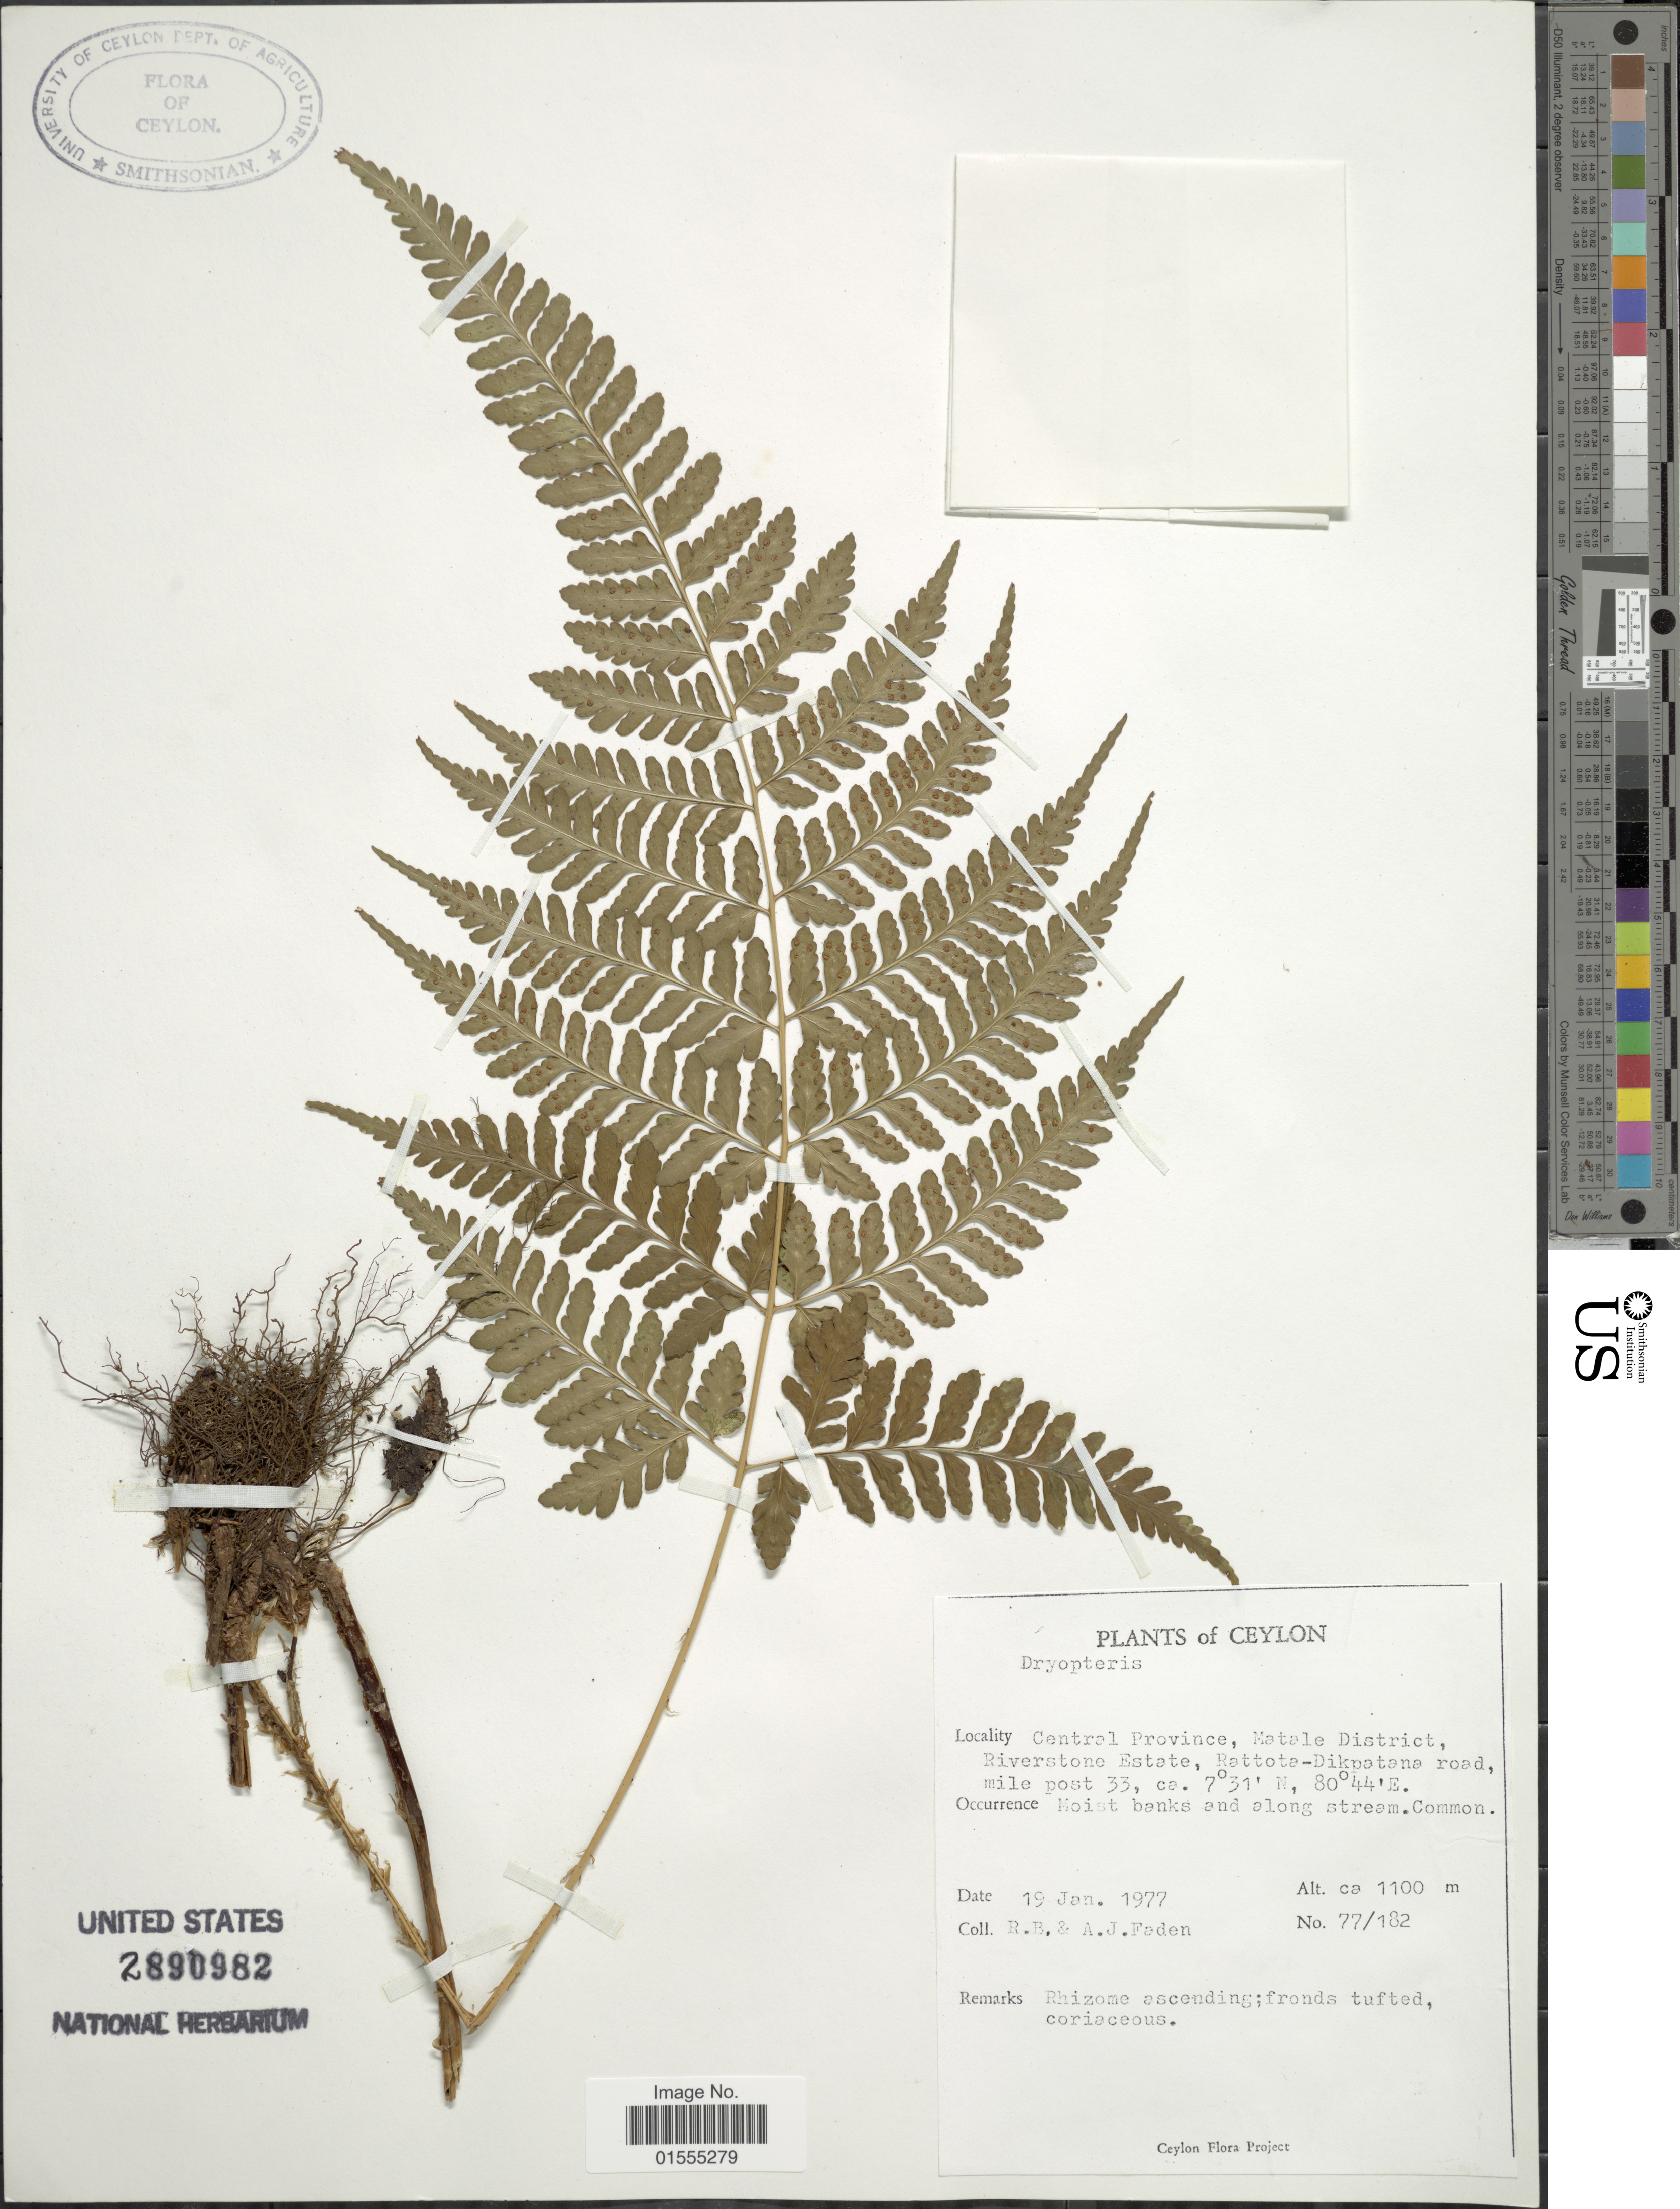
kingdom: Plantae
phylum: Tracheophyta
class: Polypodiopsida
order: Polypodiales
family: Dryopteridaceae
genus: Dryopteris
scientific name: Dryopteris sp.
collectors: R. B. Faden & A. J. Faden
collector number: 77/182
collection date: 1977-01-19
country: Sri Lanka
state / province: Central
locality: Matale District, Riverstone estate, Rattota-Dikpatana road, mile post 33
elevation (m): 1100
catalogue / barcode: US 2890982